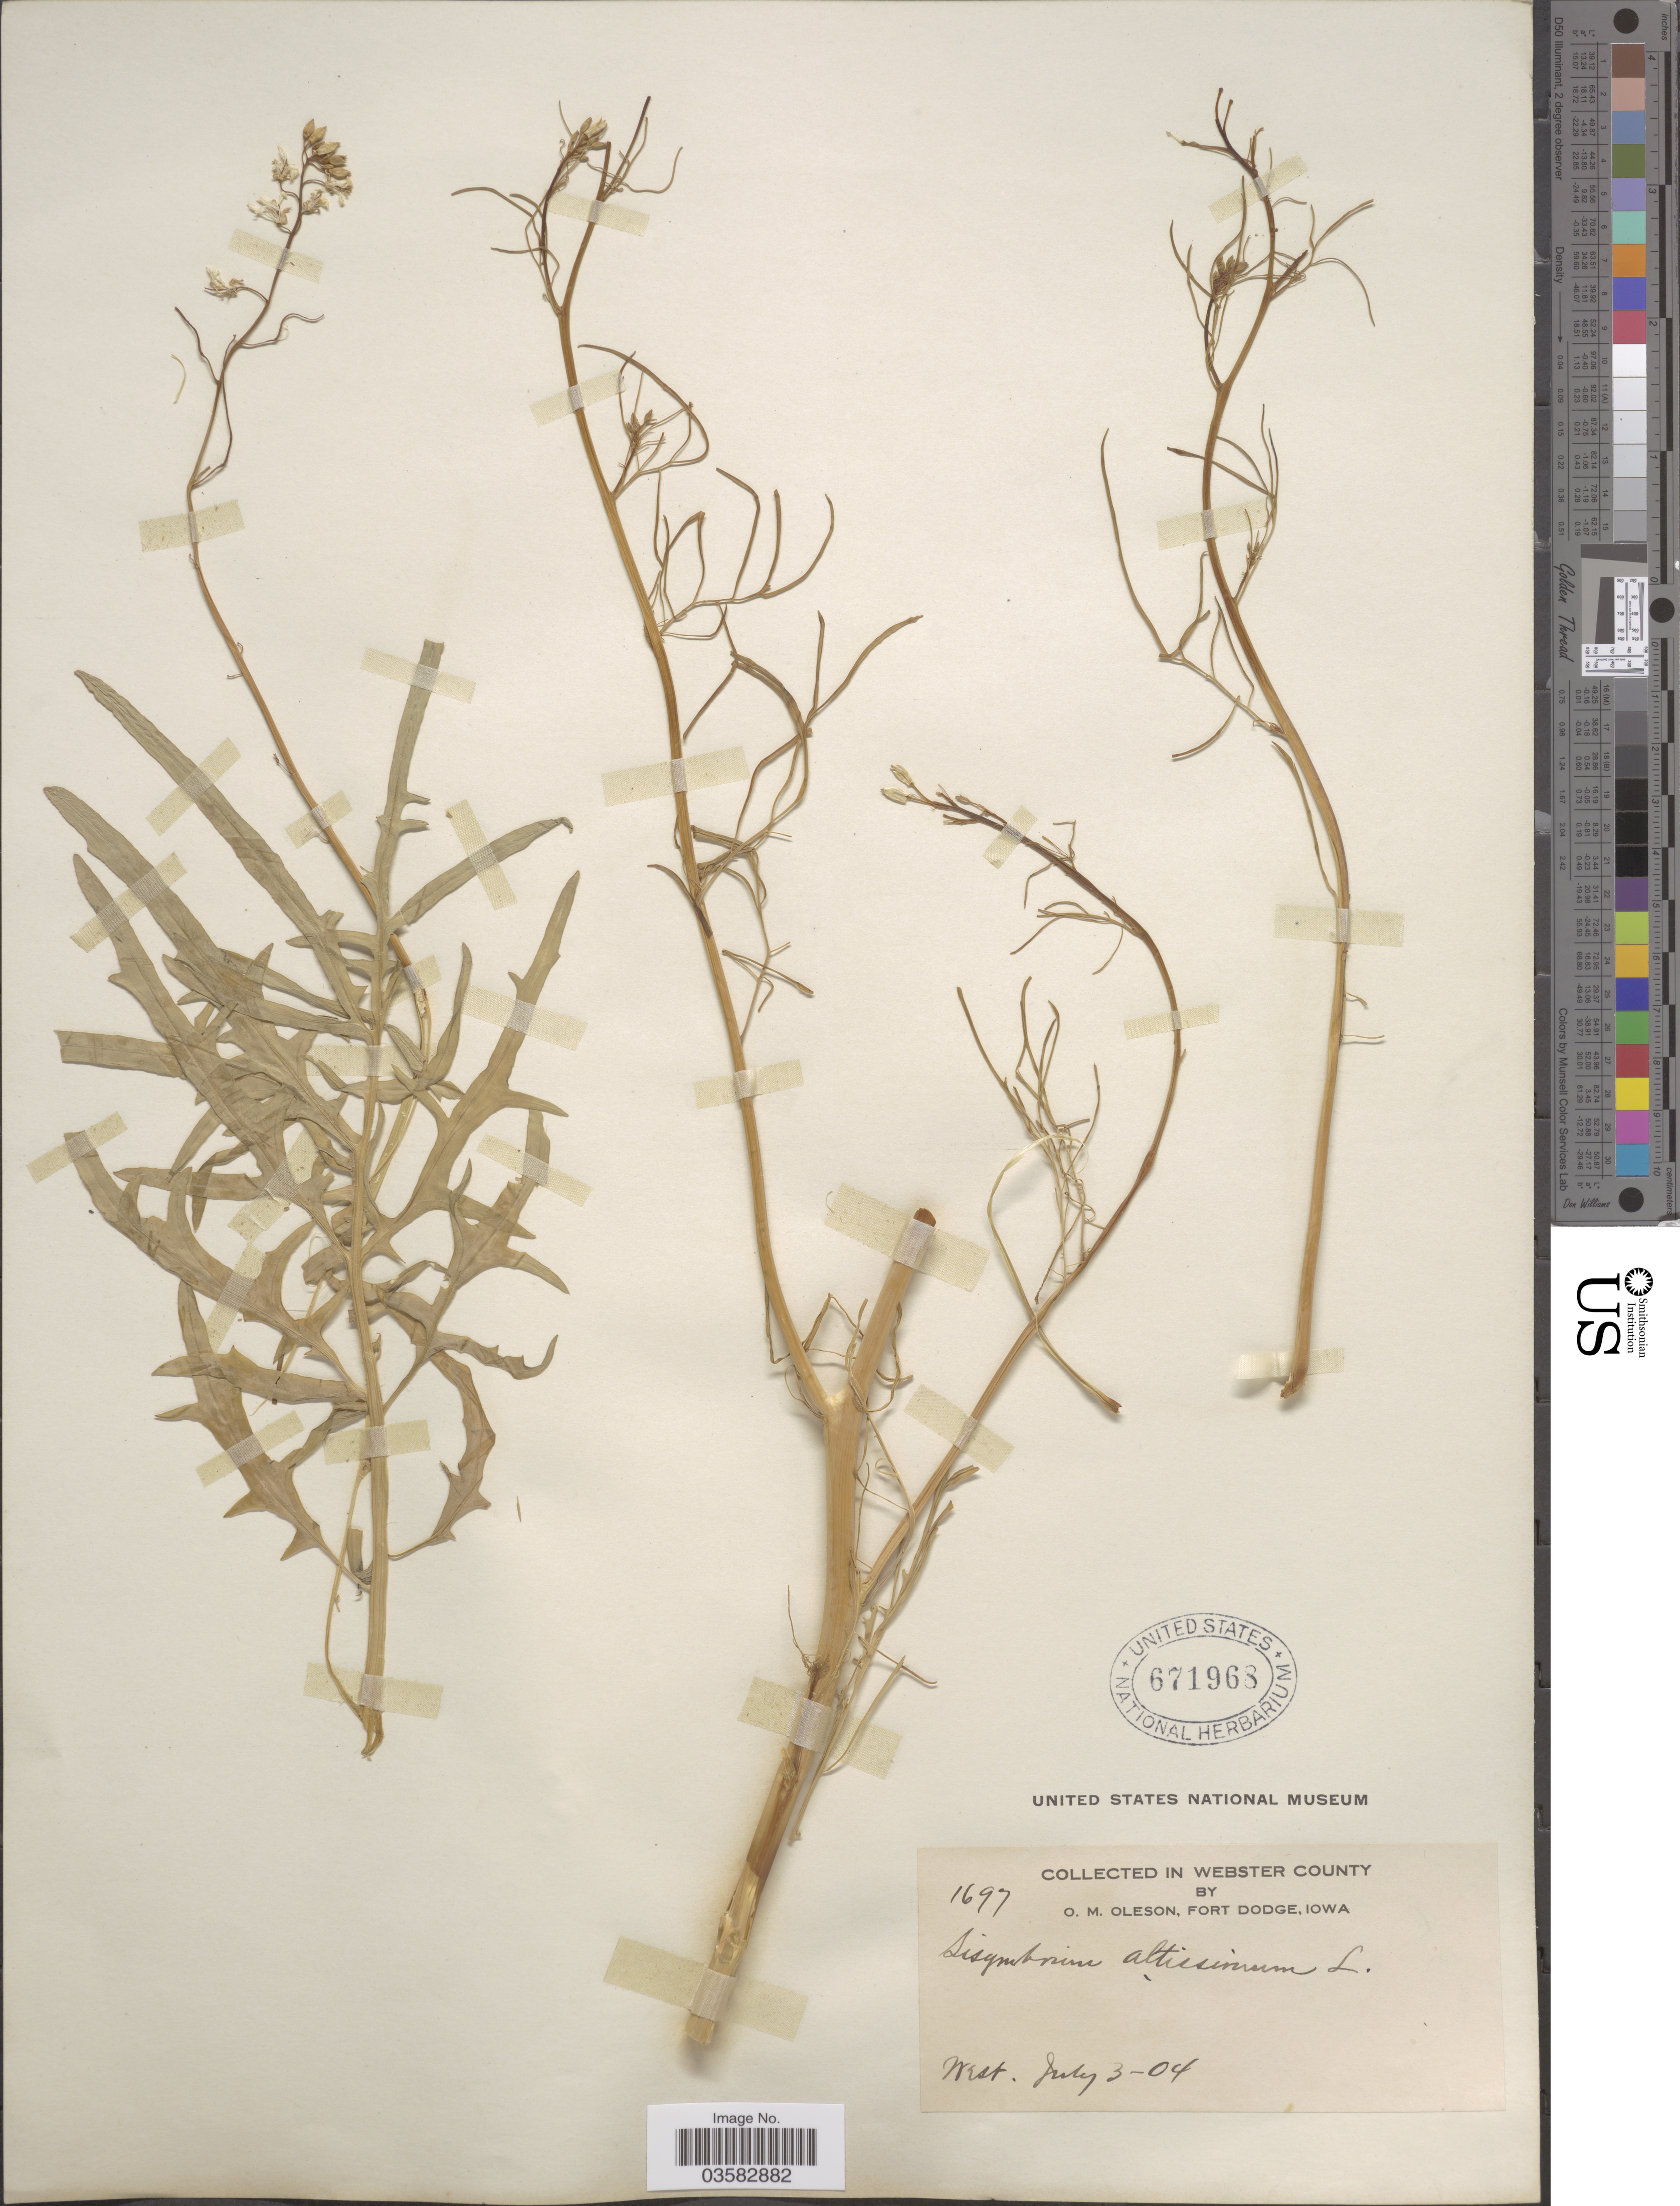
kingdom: Plantae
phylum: Tracheophyta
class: Magnoliopsida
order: Brassicales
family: Brassicaceae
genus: Sisymbrium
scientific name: Sisymbrium altissimum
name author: L.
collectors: O. Oleson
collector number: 1697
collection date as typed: Transcribed d/m/y: 3/7/4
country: United States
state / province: Iowa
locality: In Webster County. West.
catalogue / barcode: US 671968